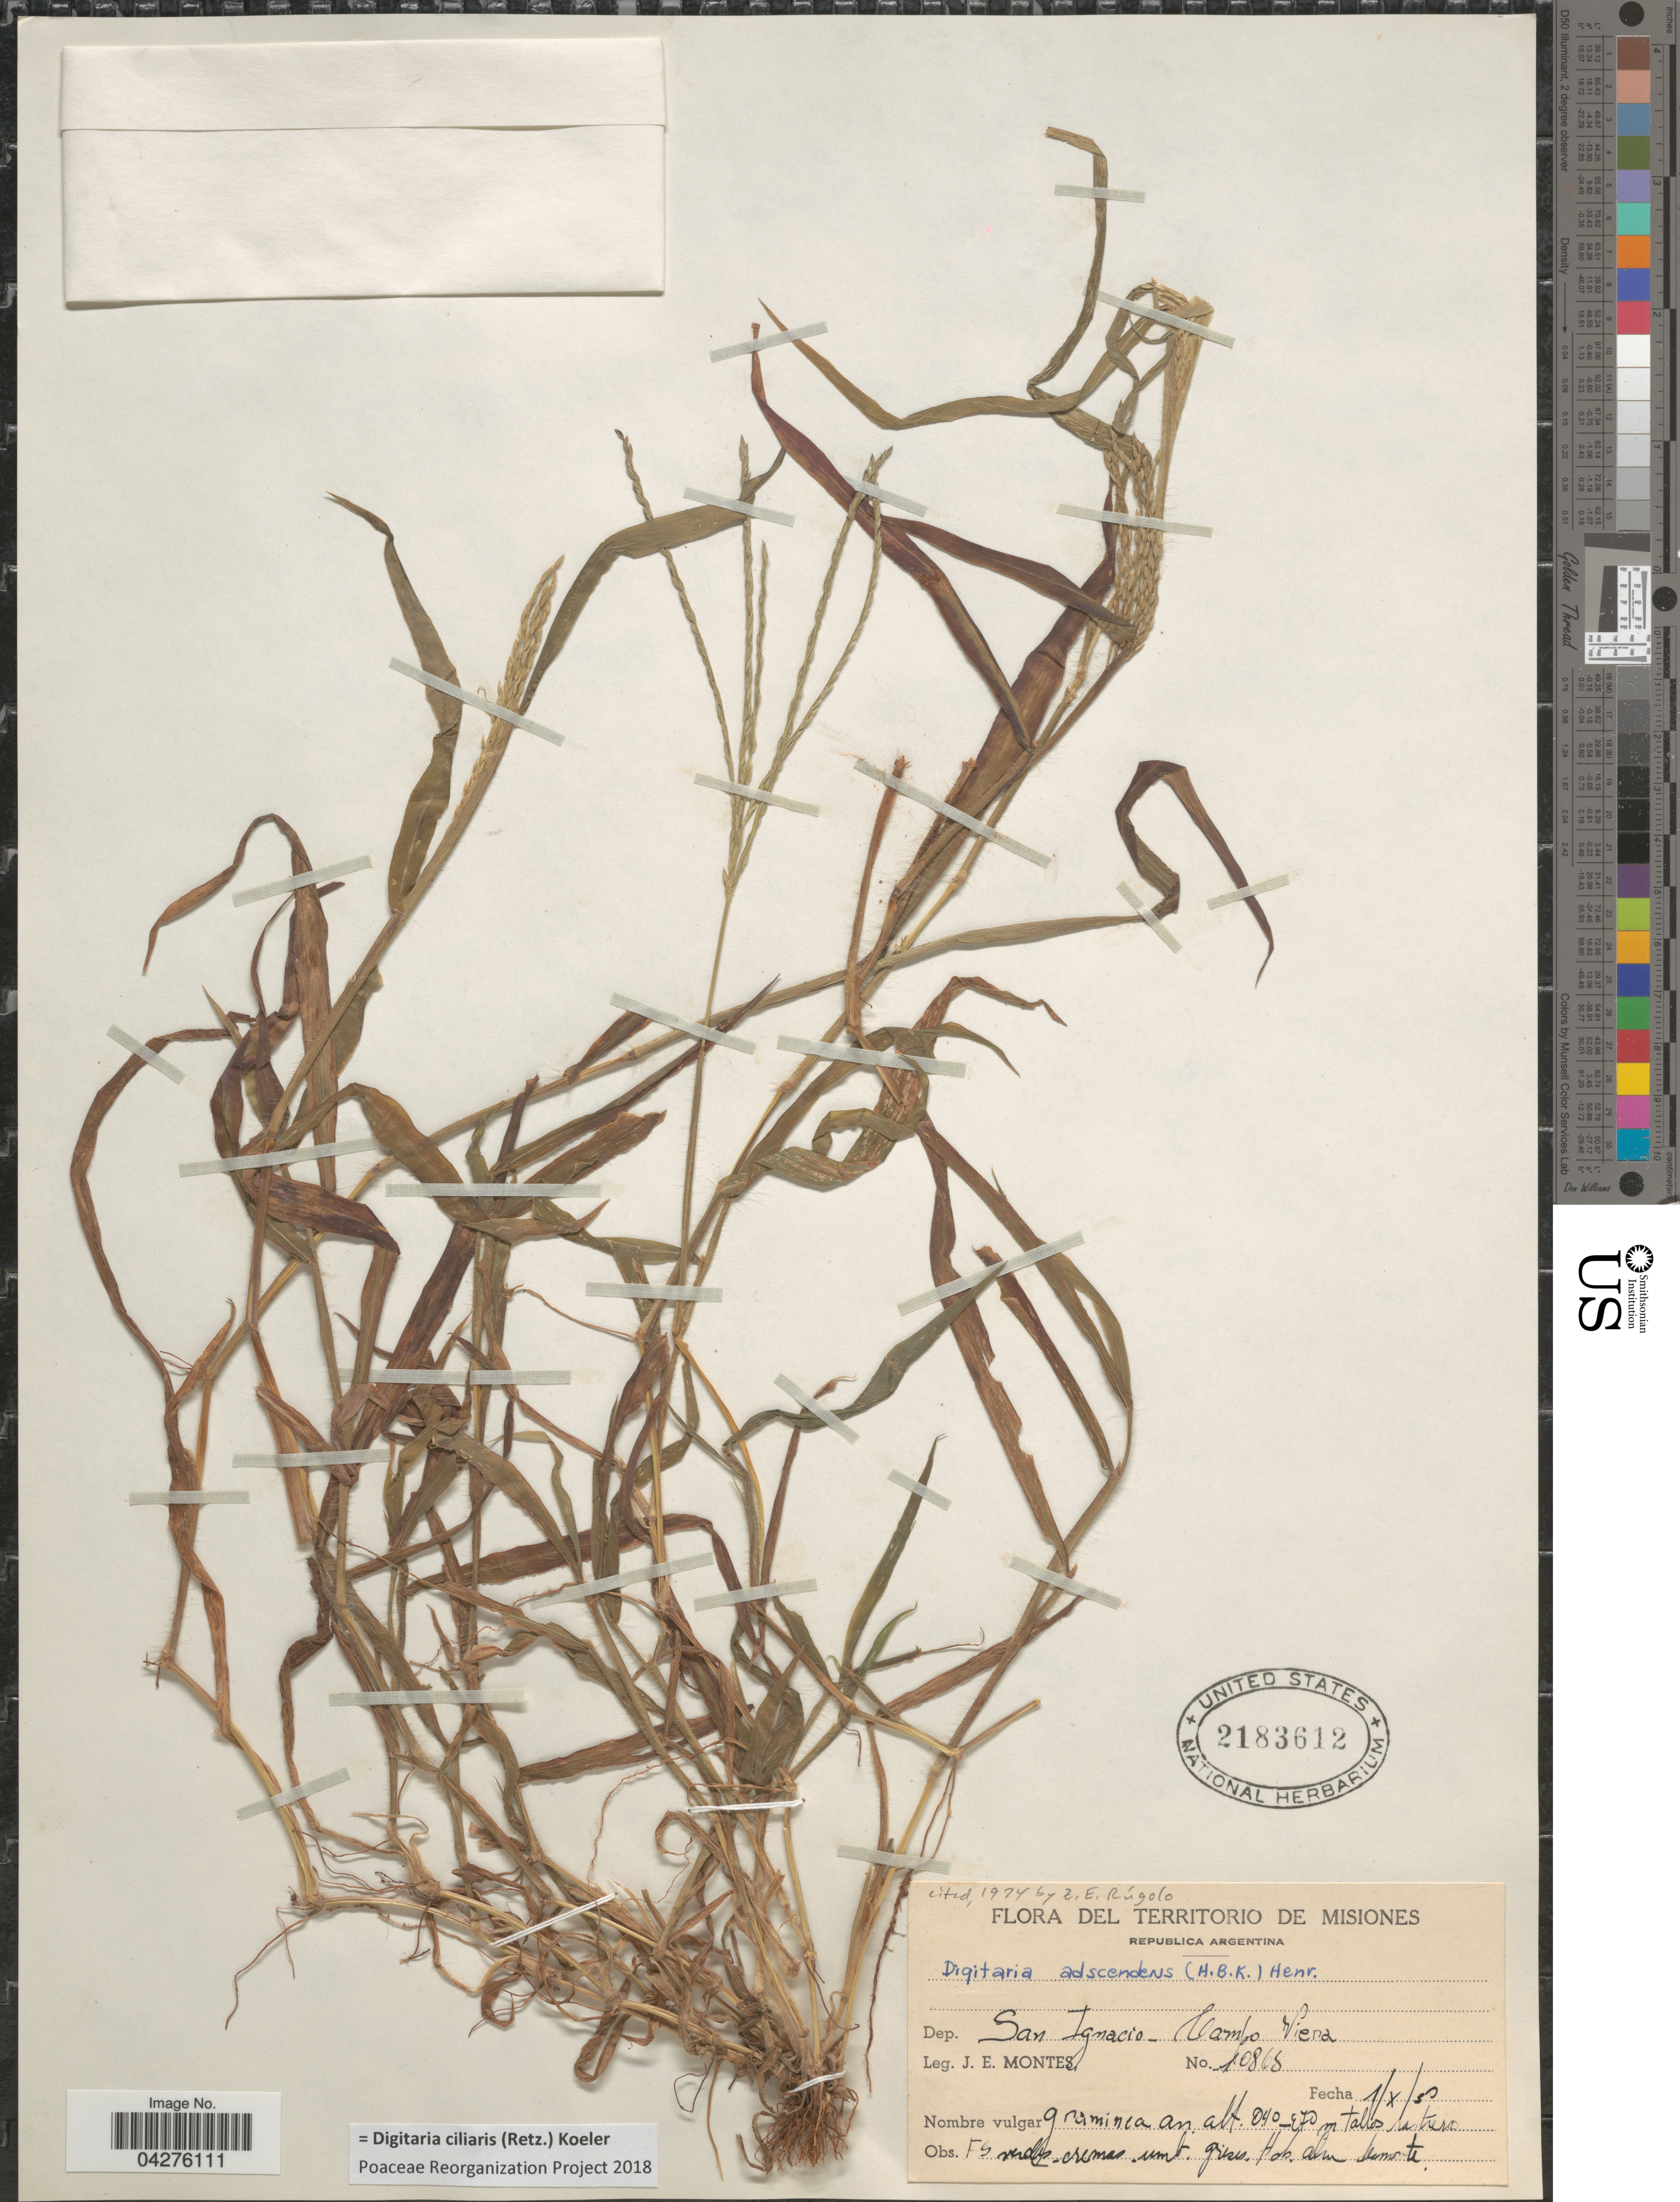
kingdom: Plantae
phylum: Tracheophyta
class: Liliopsida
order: Poales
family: Poaceae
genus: Digitaria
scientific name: Digitaria ciliaris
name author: (Retz.) Koeler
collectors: J. E. Montes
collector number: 10868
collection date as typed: Transcribed d/m/y: 1/10/30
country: Argentina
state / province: Misiones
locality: Dep. San Ignacio. Campo Viera.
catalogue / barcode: US 2183612